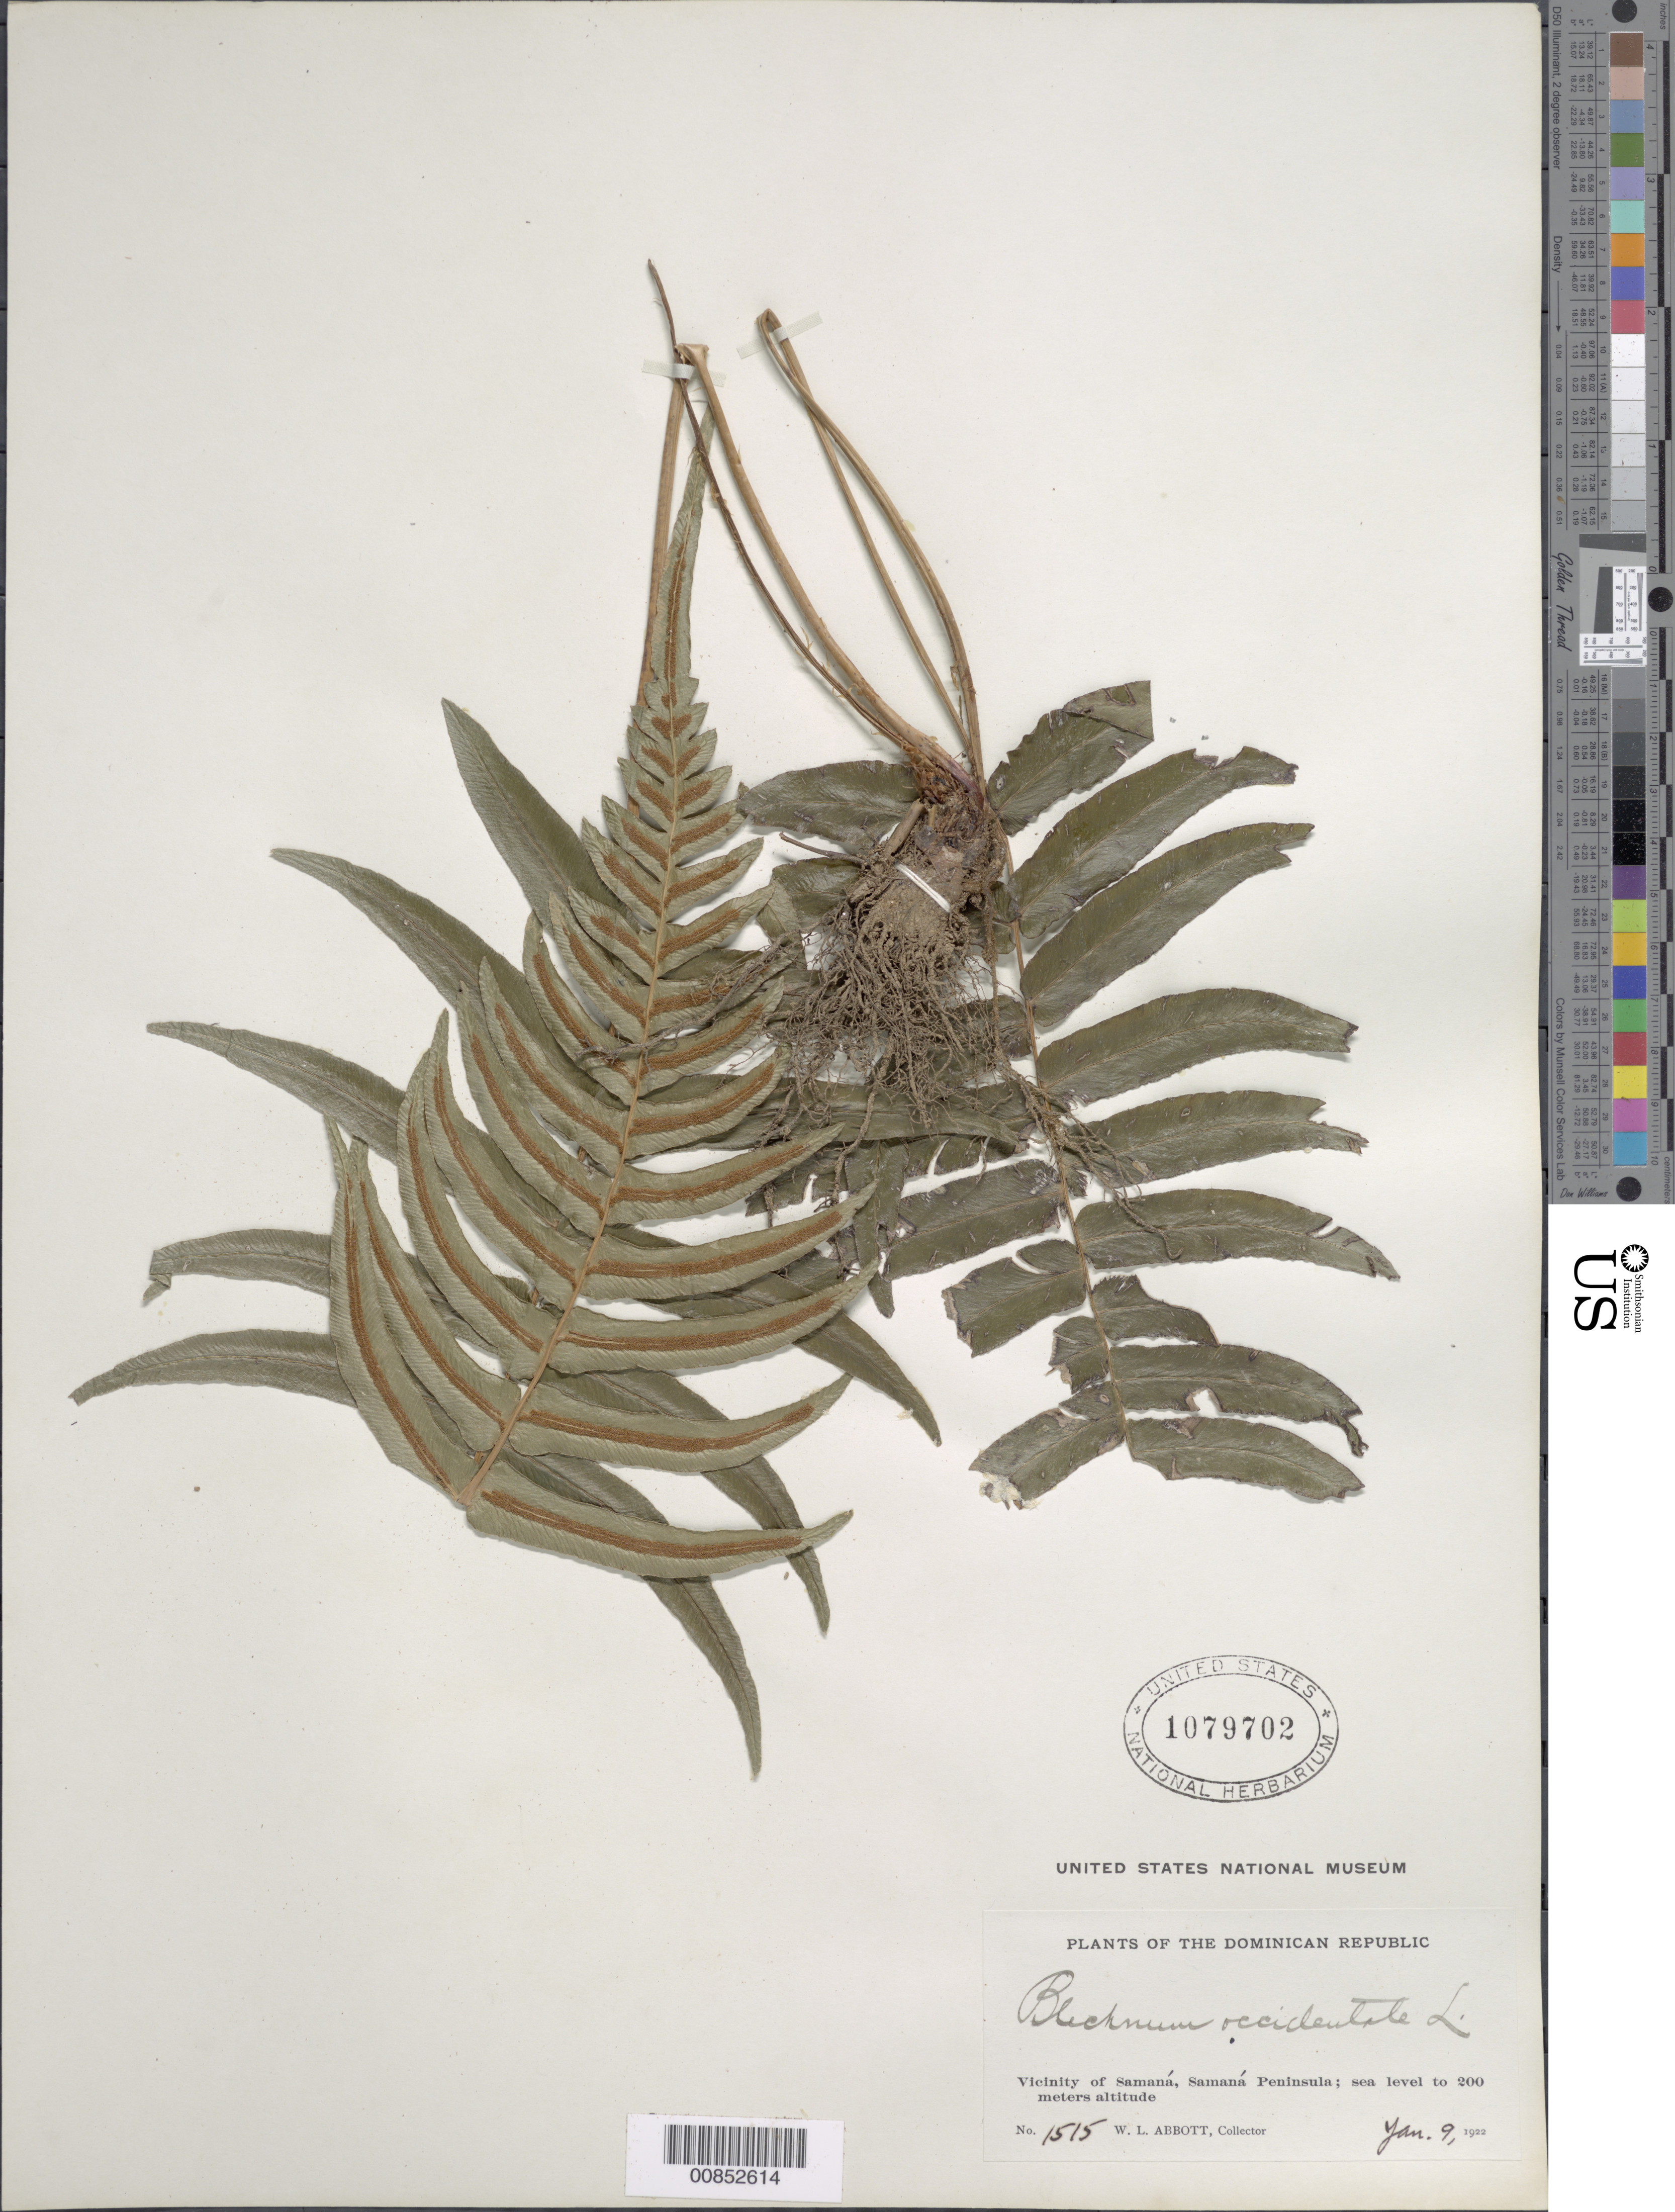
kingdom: Plantae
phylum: Tracheophyta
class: Polypodiopsida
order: Polypodiales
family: Blechnaceae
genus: Blechnum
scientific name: Blechnum occidentale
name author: L.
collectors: W. L. Abbott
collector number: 1515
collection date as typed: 09 Jan 1922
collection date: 1922-01-09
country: Dominican Republic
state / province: Samana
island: Hispaniola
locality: Samaná vicinity, Samaná Peninsula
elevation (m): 0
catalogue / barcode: US 1079702